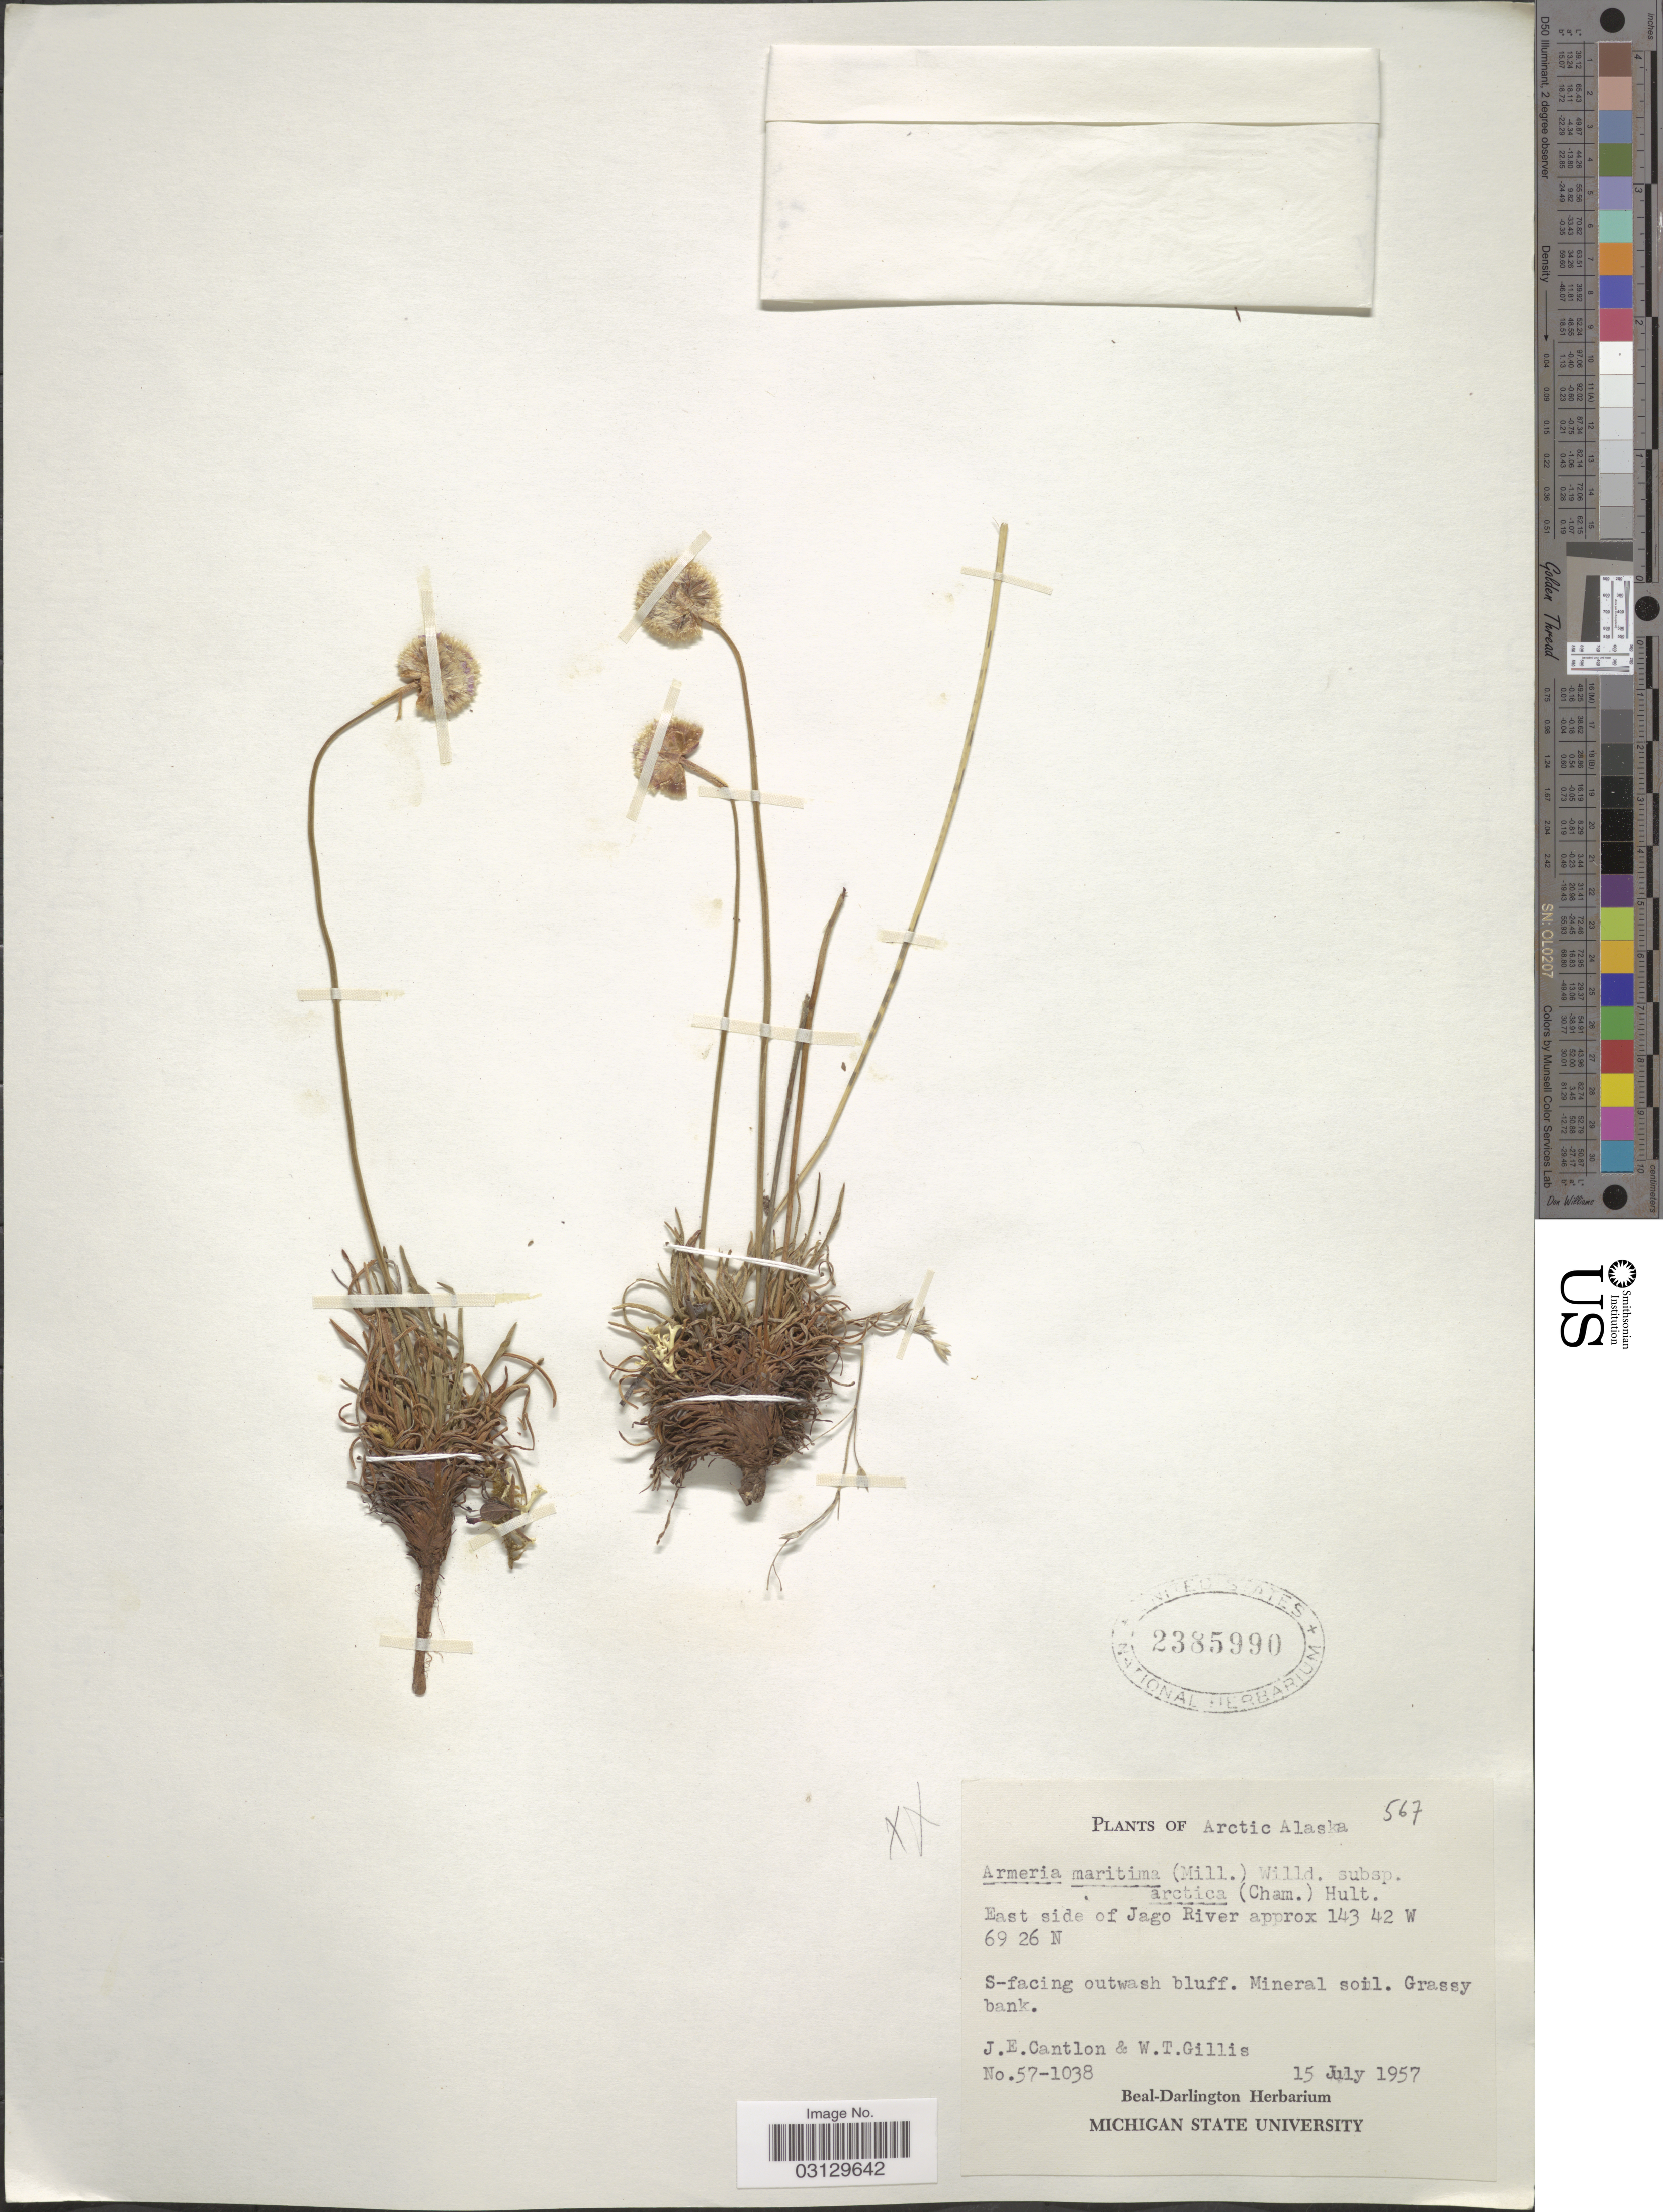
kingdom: Plantae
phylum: Tracheophyta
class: Magnoliopsida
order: Caryophyllales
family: Plumbaginaceae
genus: Armeria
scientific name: Armeria maritima subsp. arctica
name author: (Cham.) Hultén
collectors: J. Cantlon & W. T. Gillis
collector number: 57-1038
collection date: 1957-07-15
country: United States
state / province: Alaska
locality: Arctic Alaska. East side of Jago River. S-facing outwash bluff.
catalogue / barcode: US 2385990